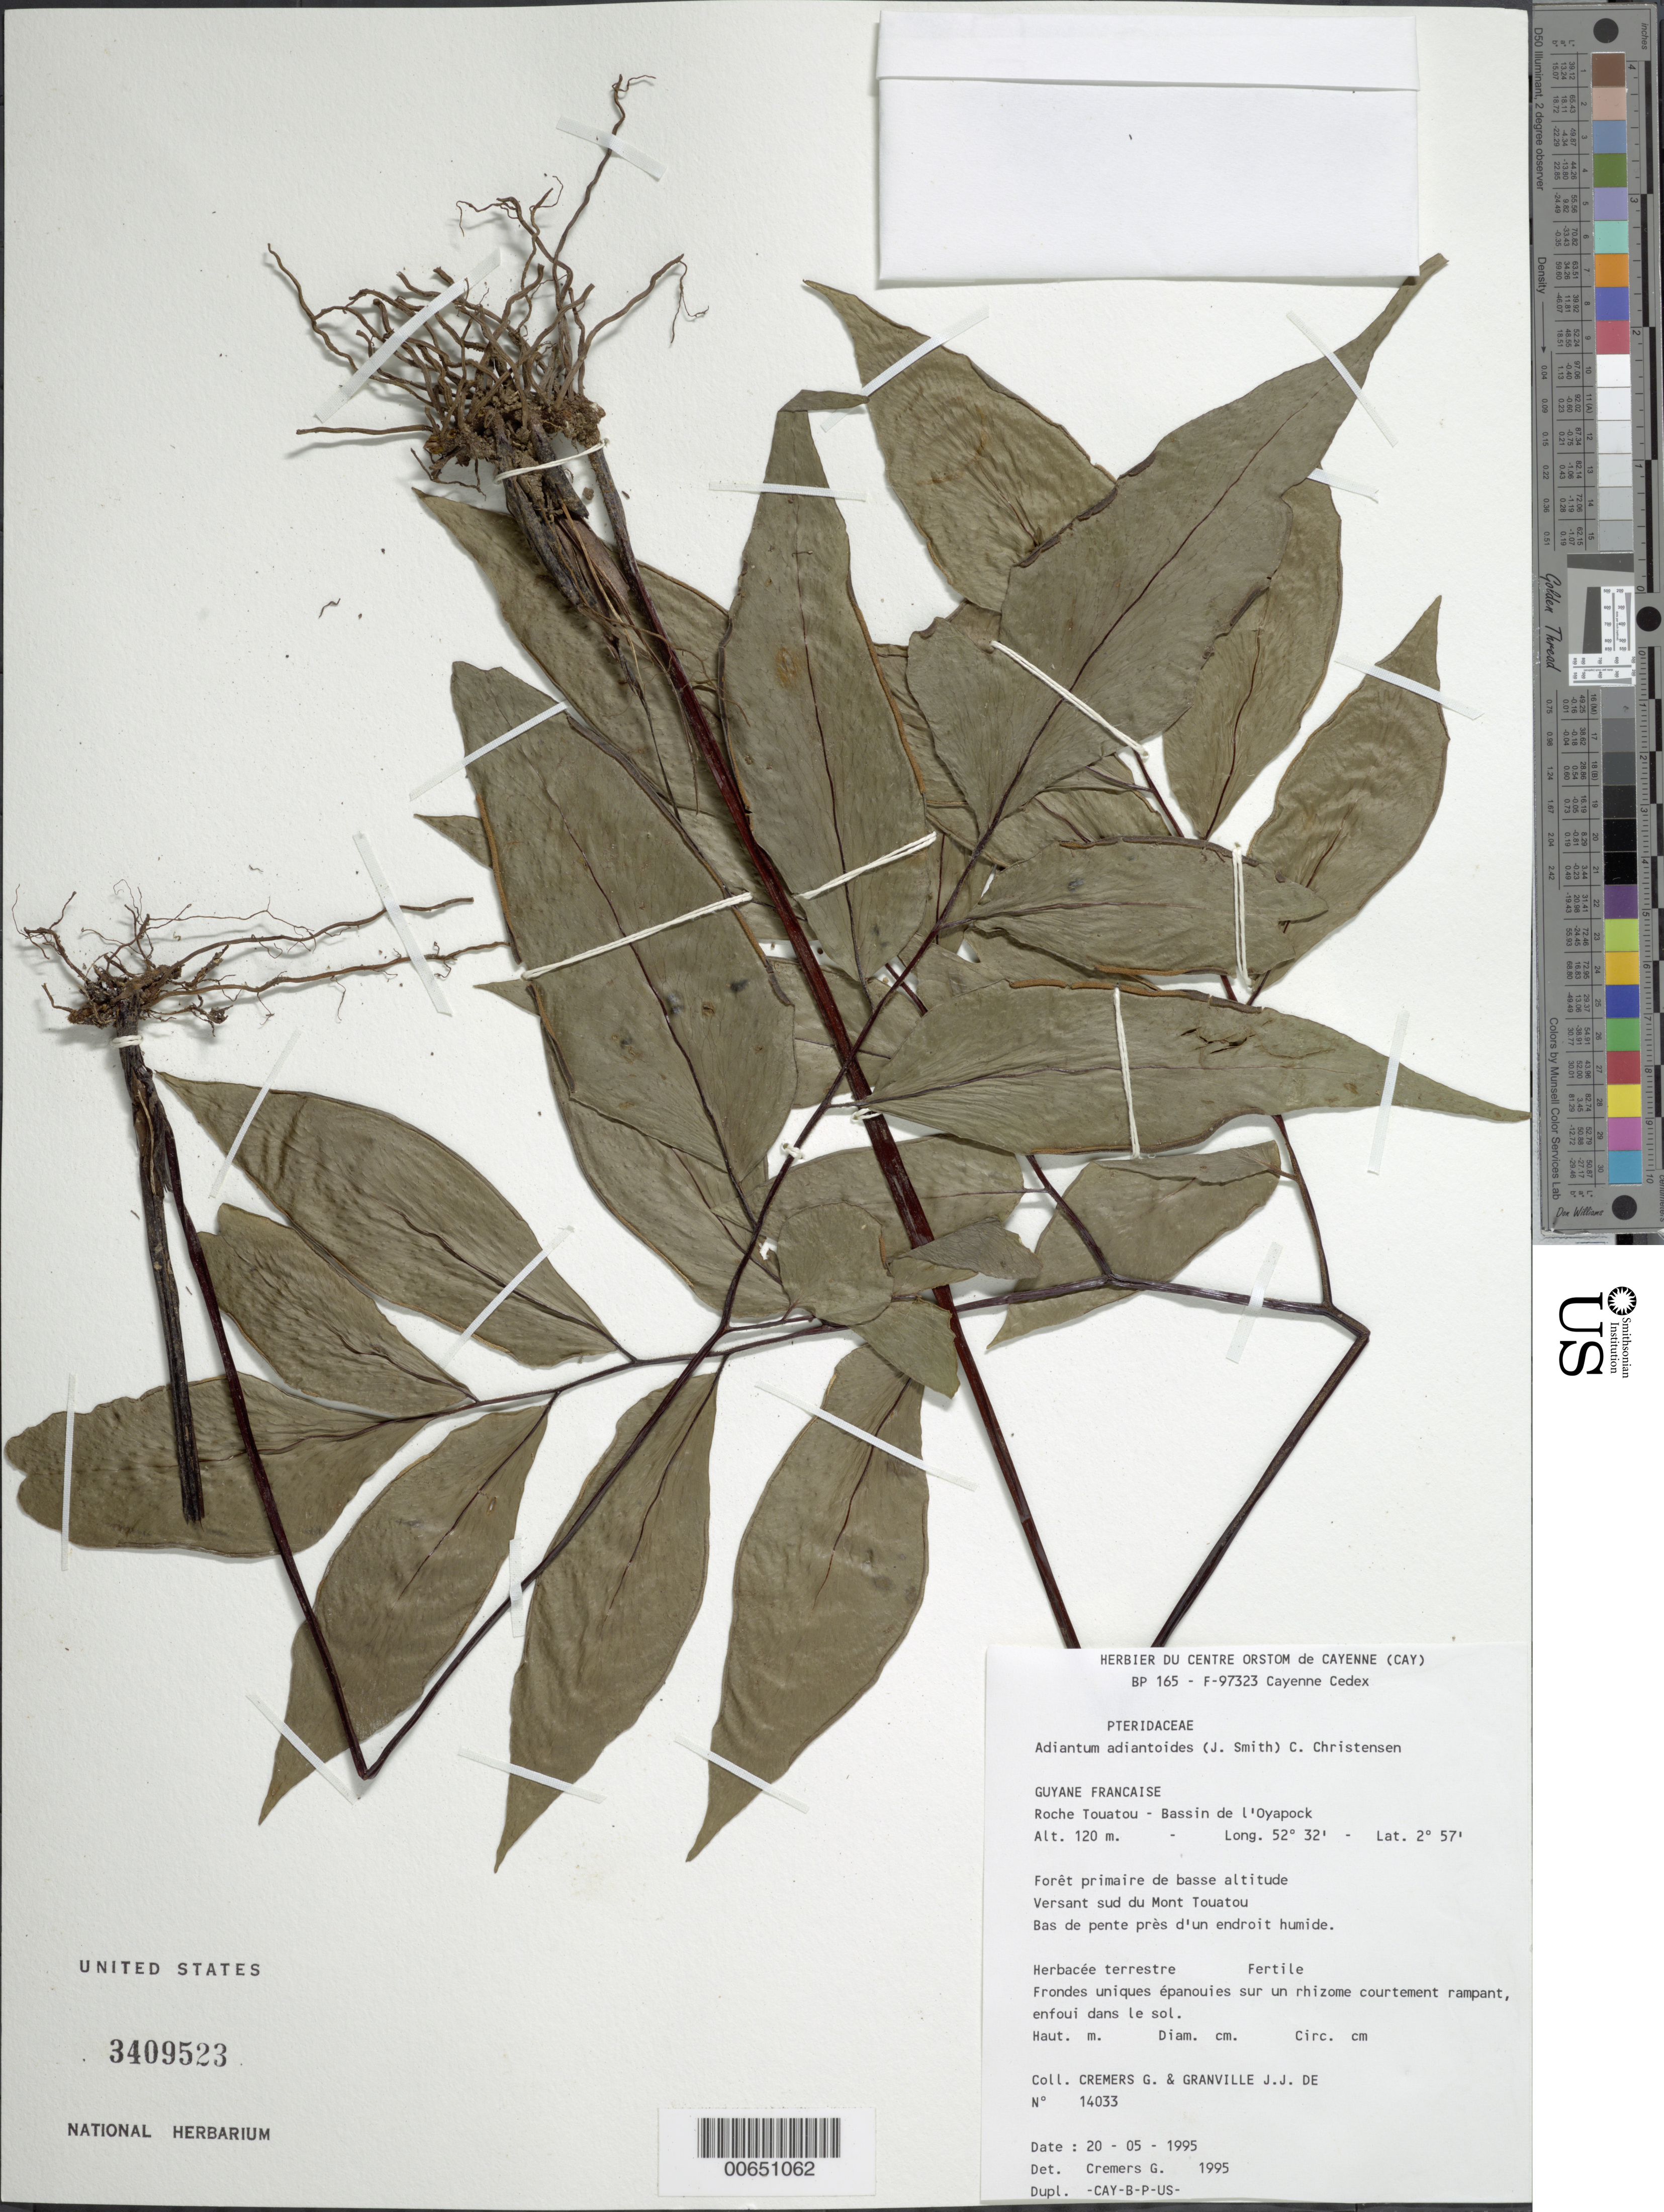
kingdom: Plantae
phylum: Tracheophyta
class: Polypodiopsida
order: Polypodiales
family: Pteridaceae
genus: Adiantum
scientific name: Adiantum adiantoides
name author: (J. Sm.) C. Chr.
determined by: Cremers, Georges A.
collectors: G. Cremers & J.-J. de Granville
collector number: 14033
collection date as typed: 20-May-95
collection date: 1995-05-20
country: French Guiana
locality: Roche Touatou, Bassin de l'Oyapock, versant sud du Mont Touatou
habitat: Foret primaire de basse altitude; bas de pente pres d'un endroit humide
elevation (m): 120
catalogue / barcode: US 3409523